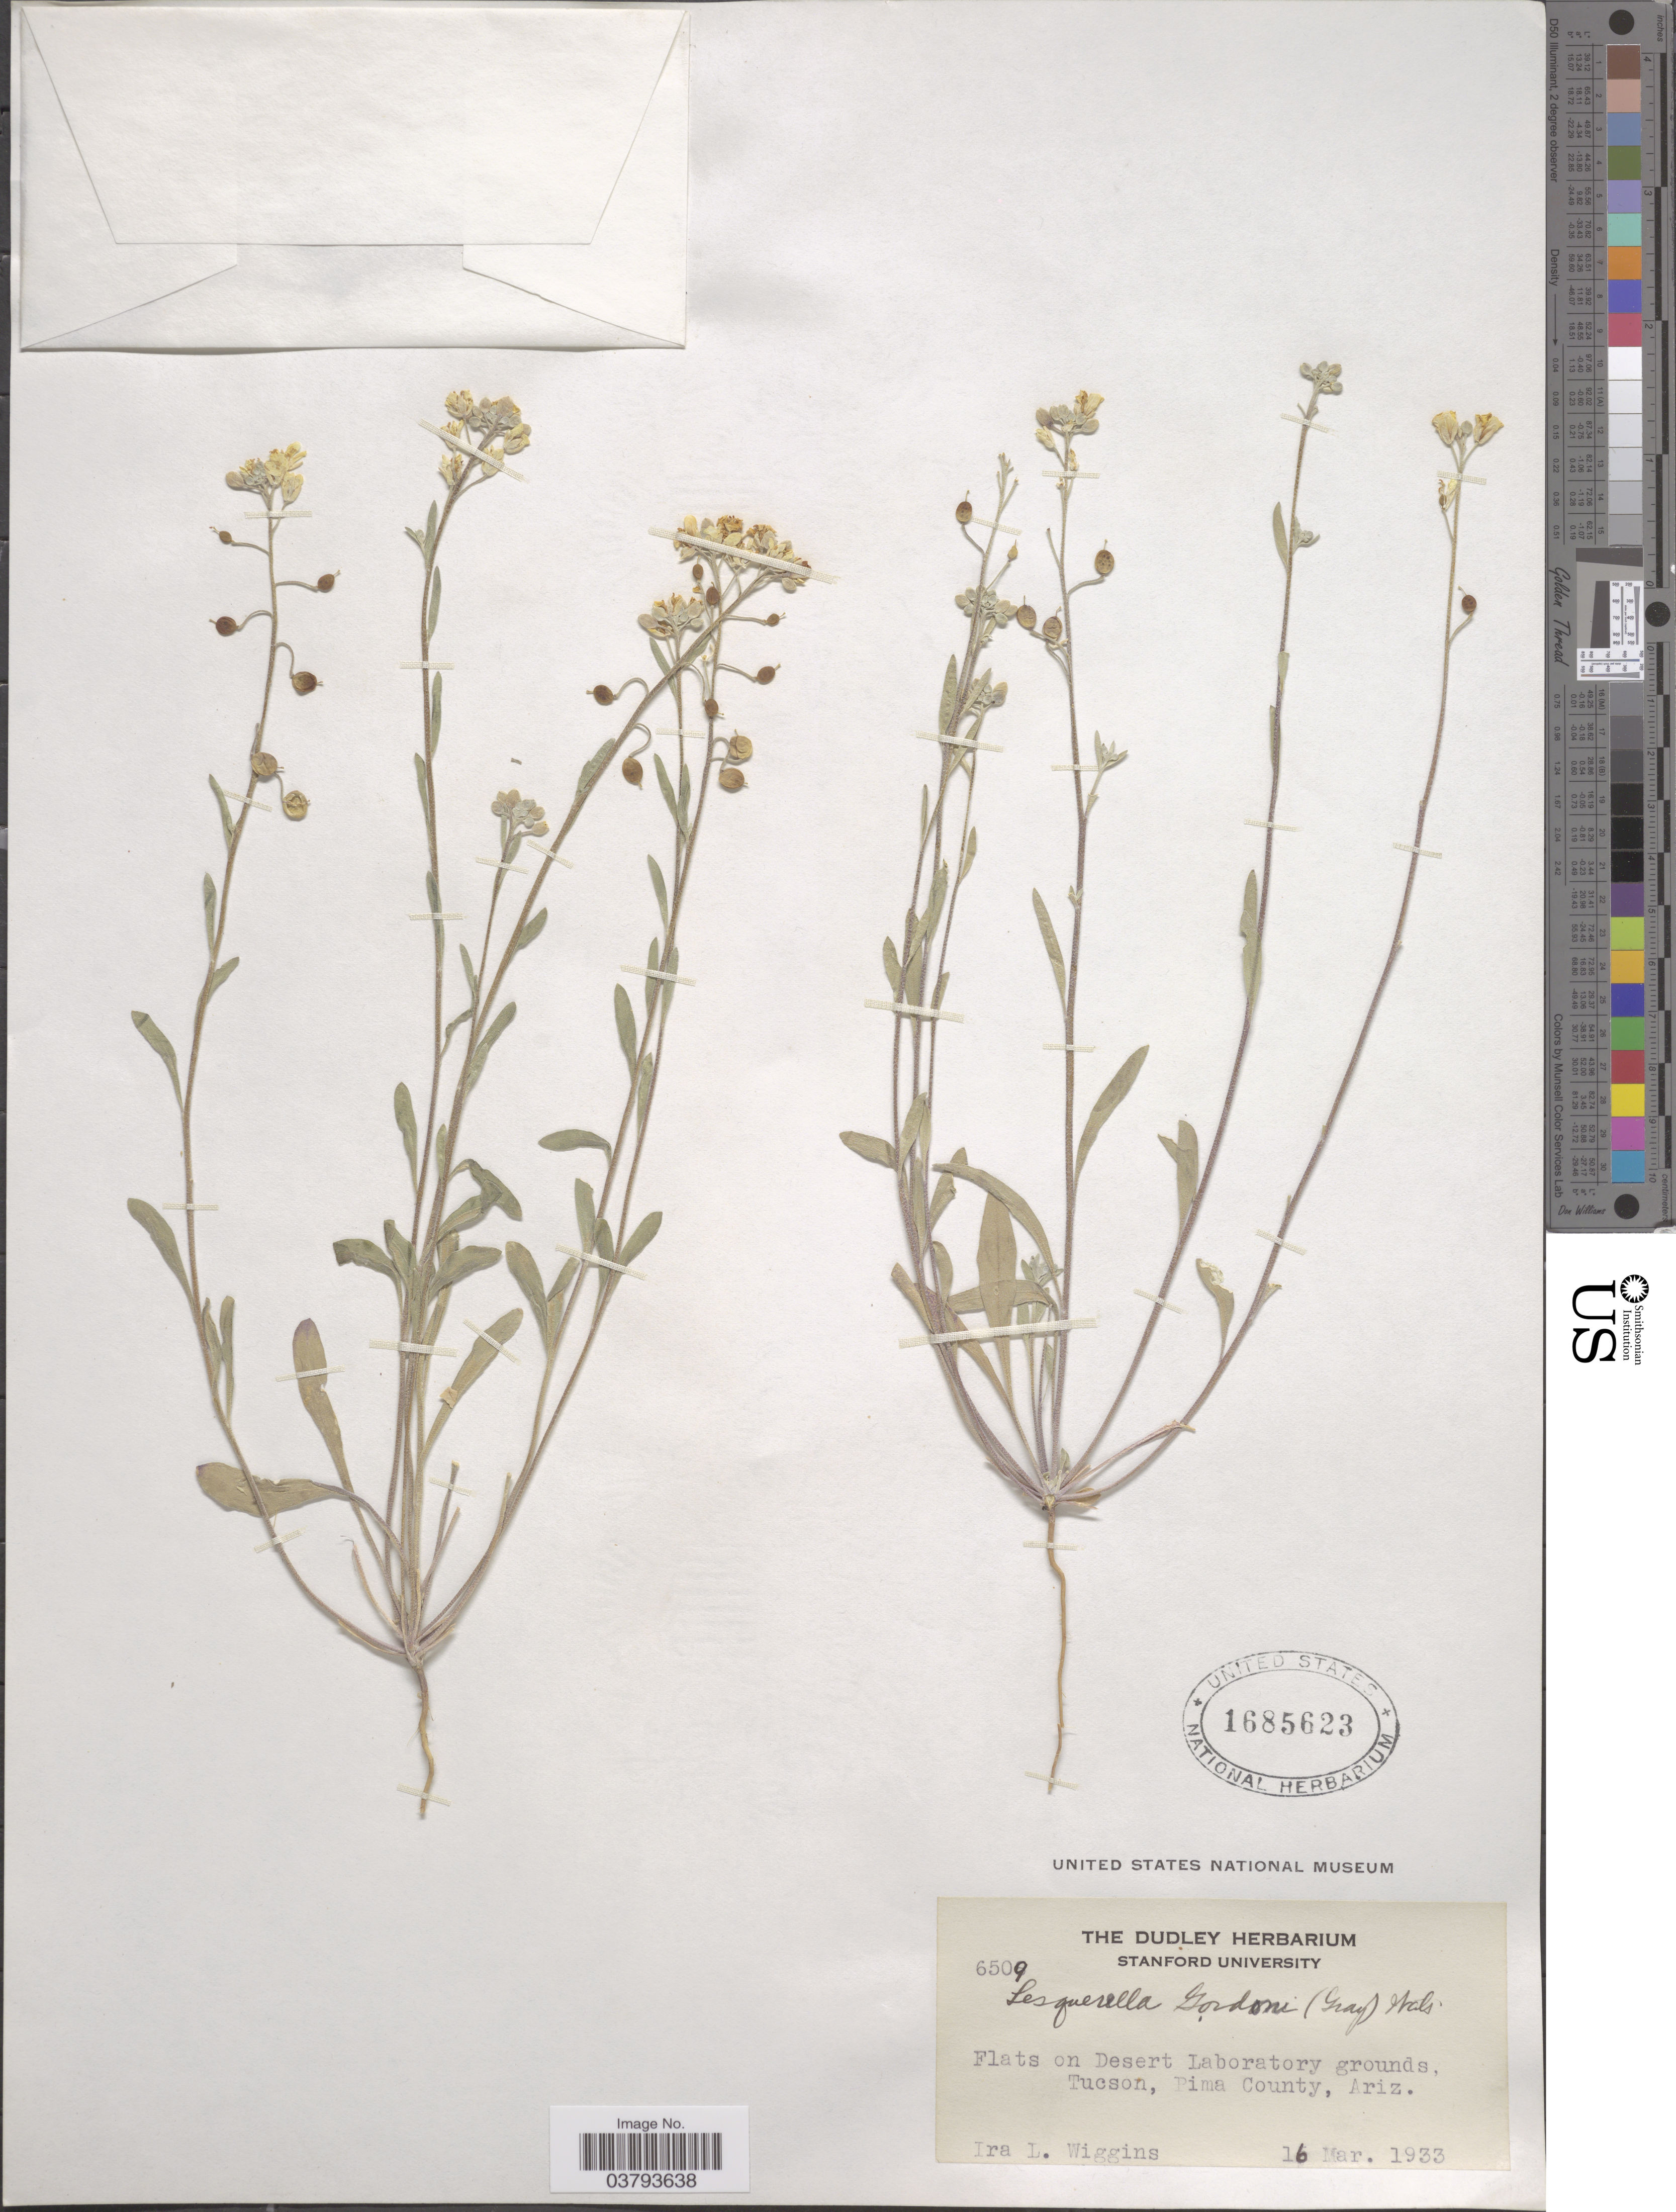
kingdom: Plantae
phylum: Tracheophyta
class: Magnoliopsida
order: Brassicales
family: Brassicaceae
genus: Lesquerella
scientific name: Lesquerella gordonii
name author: (A. Gray) S. Watson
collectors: I. L. Wiggins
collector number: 6509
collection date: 1933-03-16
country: United States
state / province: Arizona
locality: Flats on Desert Laboratory grounds, Tucson, Pima County.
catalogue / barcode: US 1685623